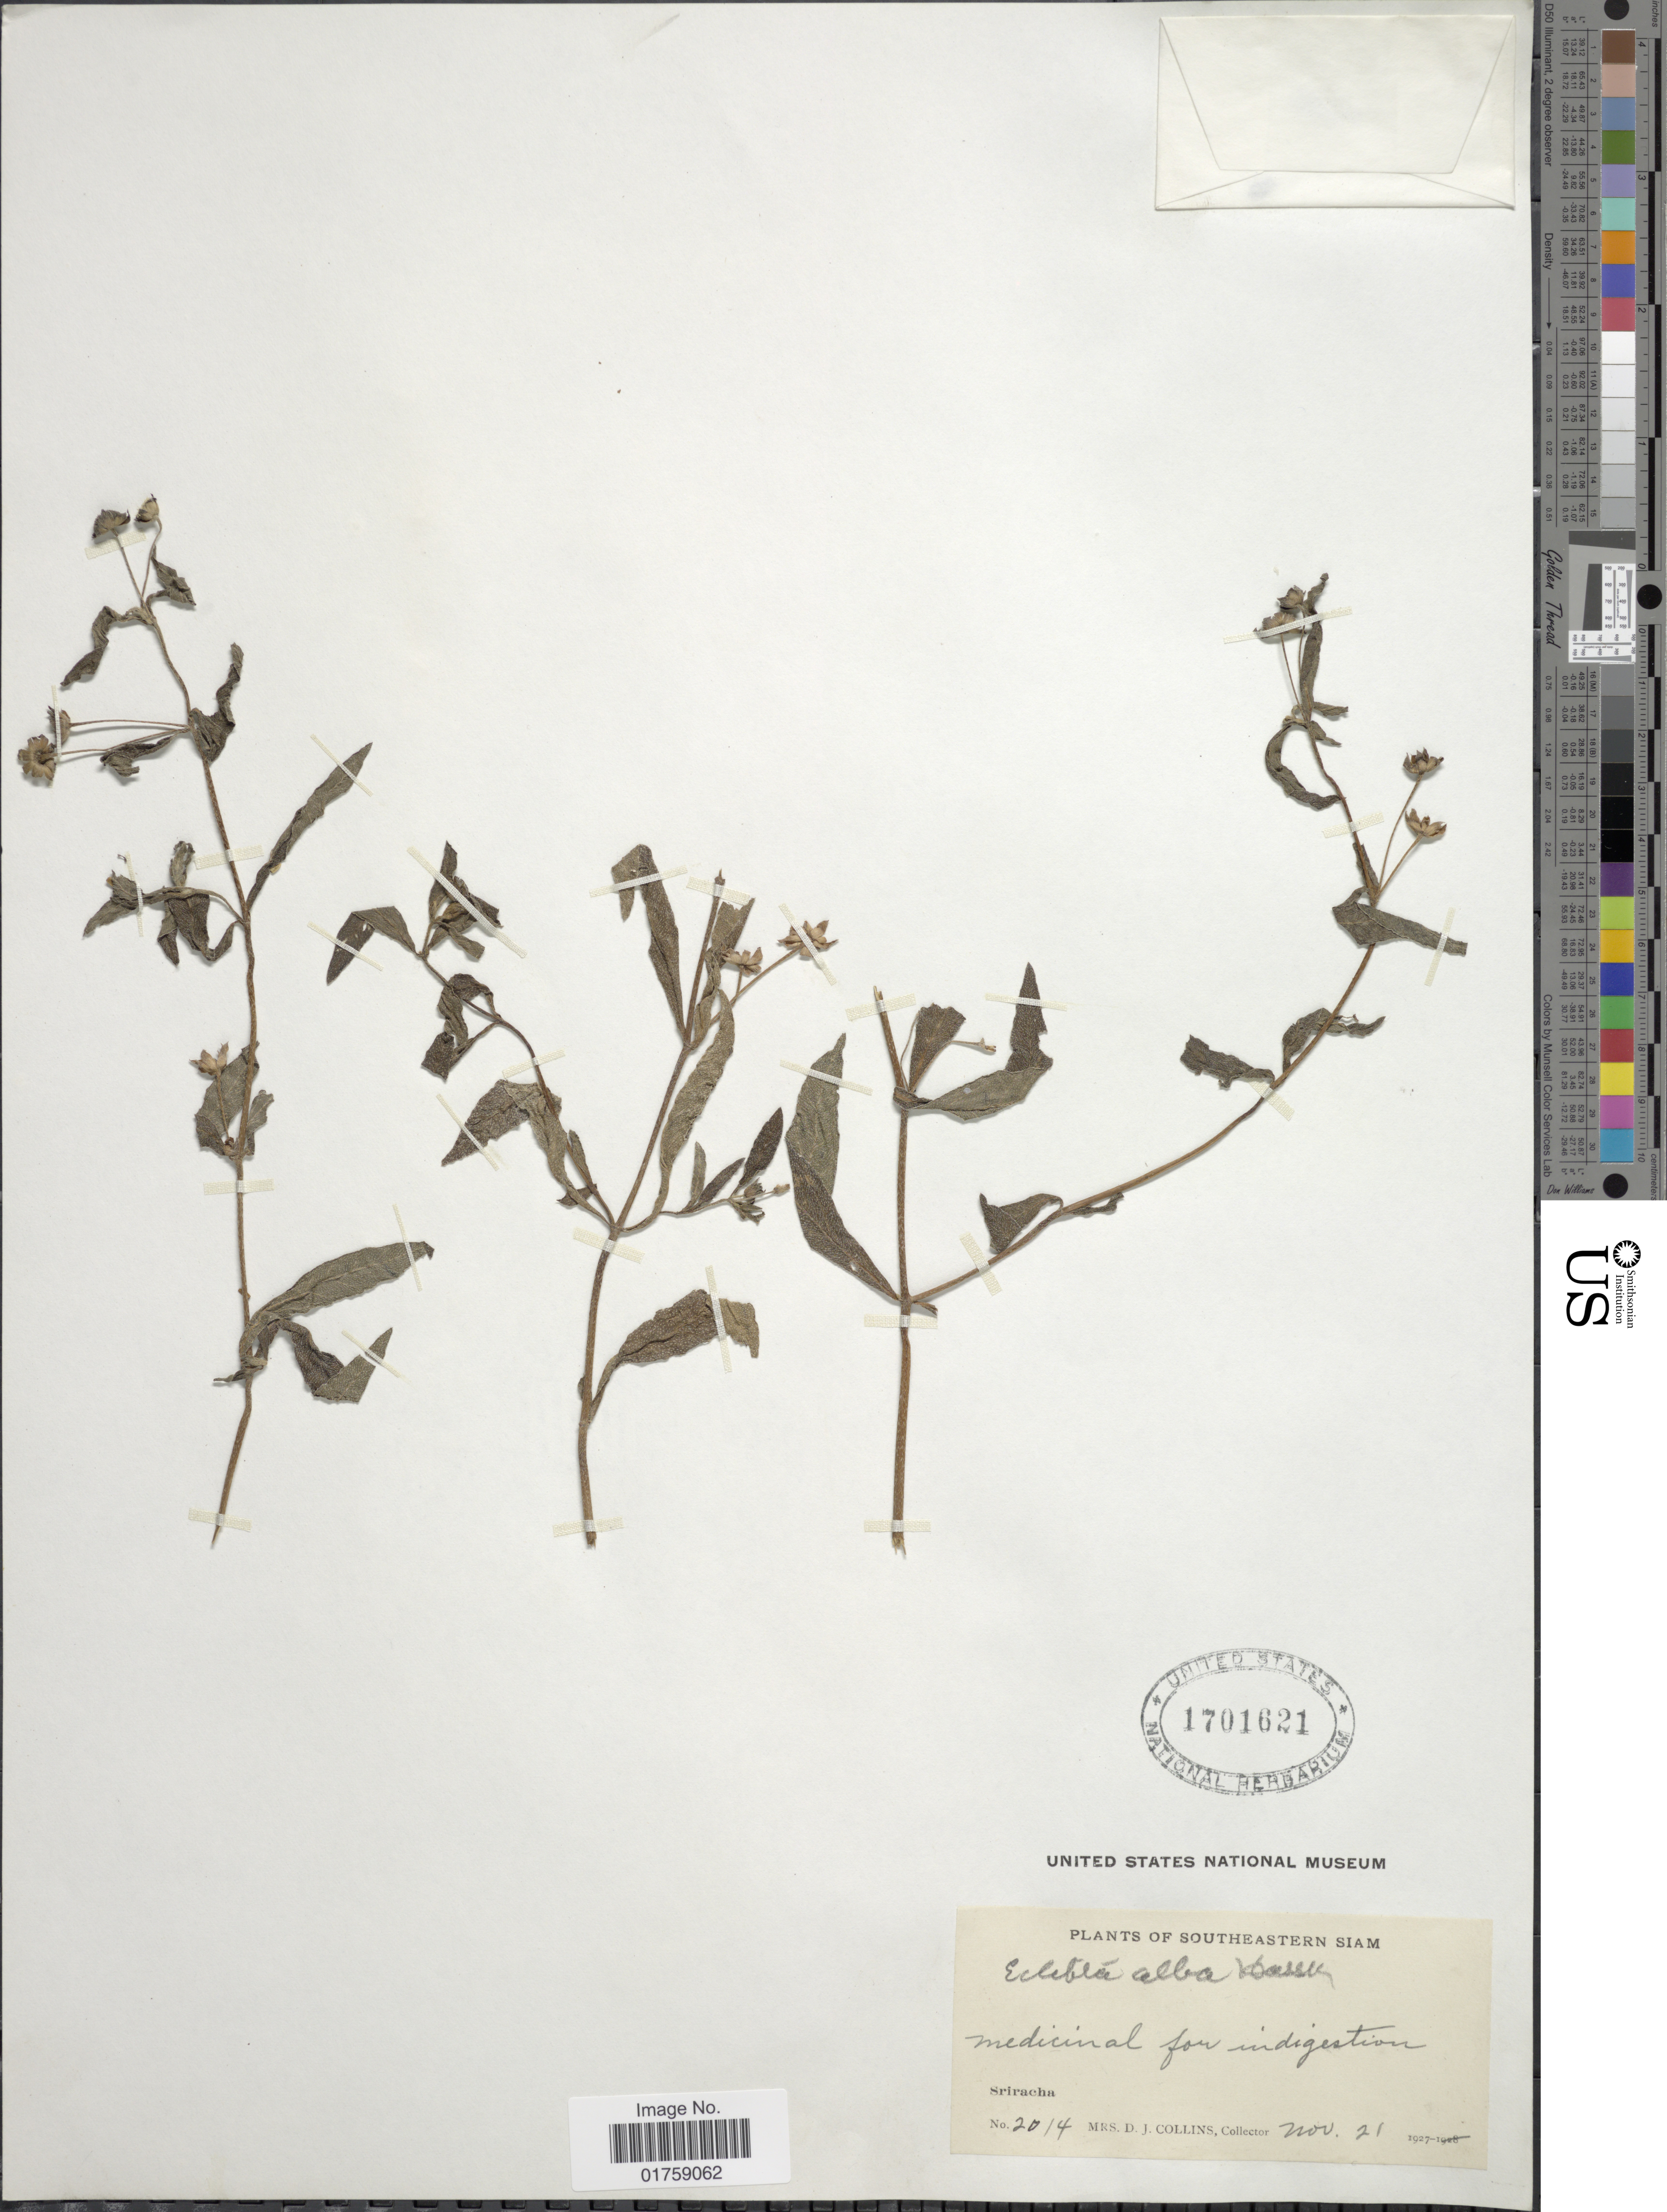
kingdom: Plantae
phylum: Tracheophyta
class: Magnoliopsida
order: Asterales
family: Asteraceae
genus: Eclipta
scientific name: Eclipta prostrata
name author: (L.) L.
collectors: Mrs. D. J. Collins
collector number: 2014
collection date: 1927-11-21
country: Thailand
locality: Southeastern Siam, Sriracha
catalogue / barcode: US 1701621